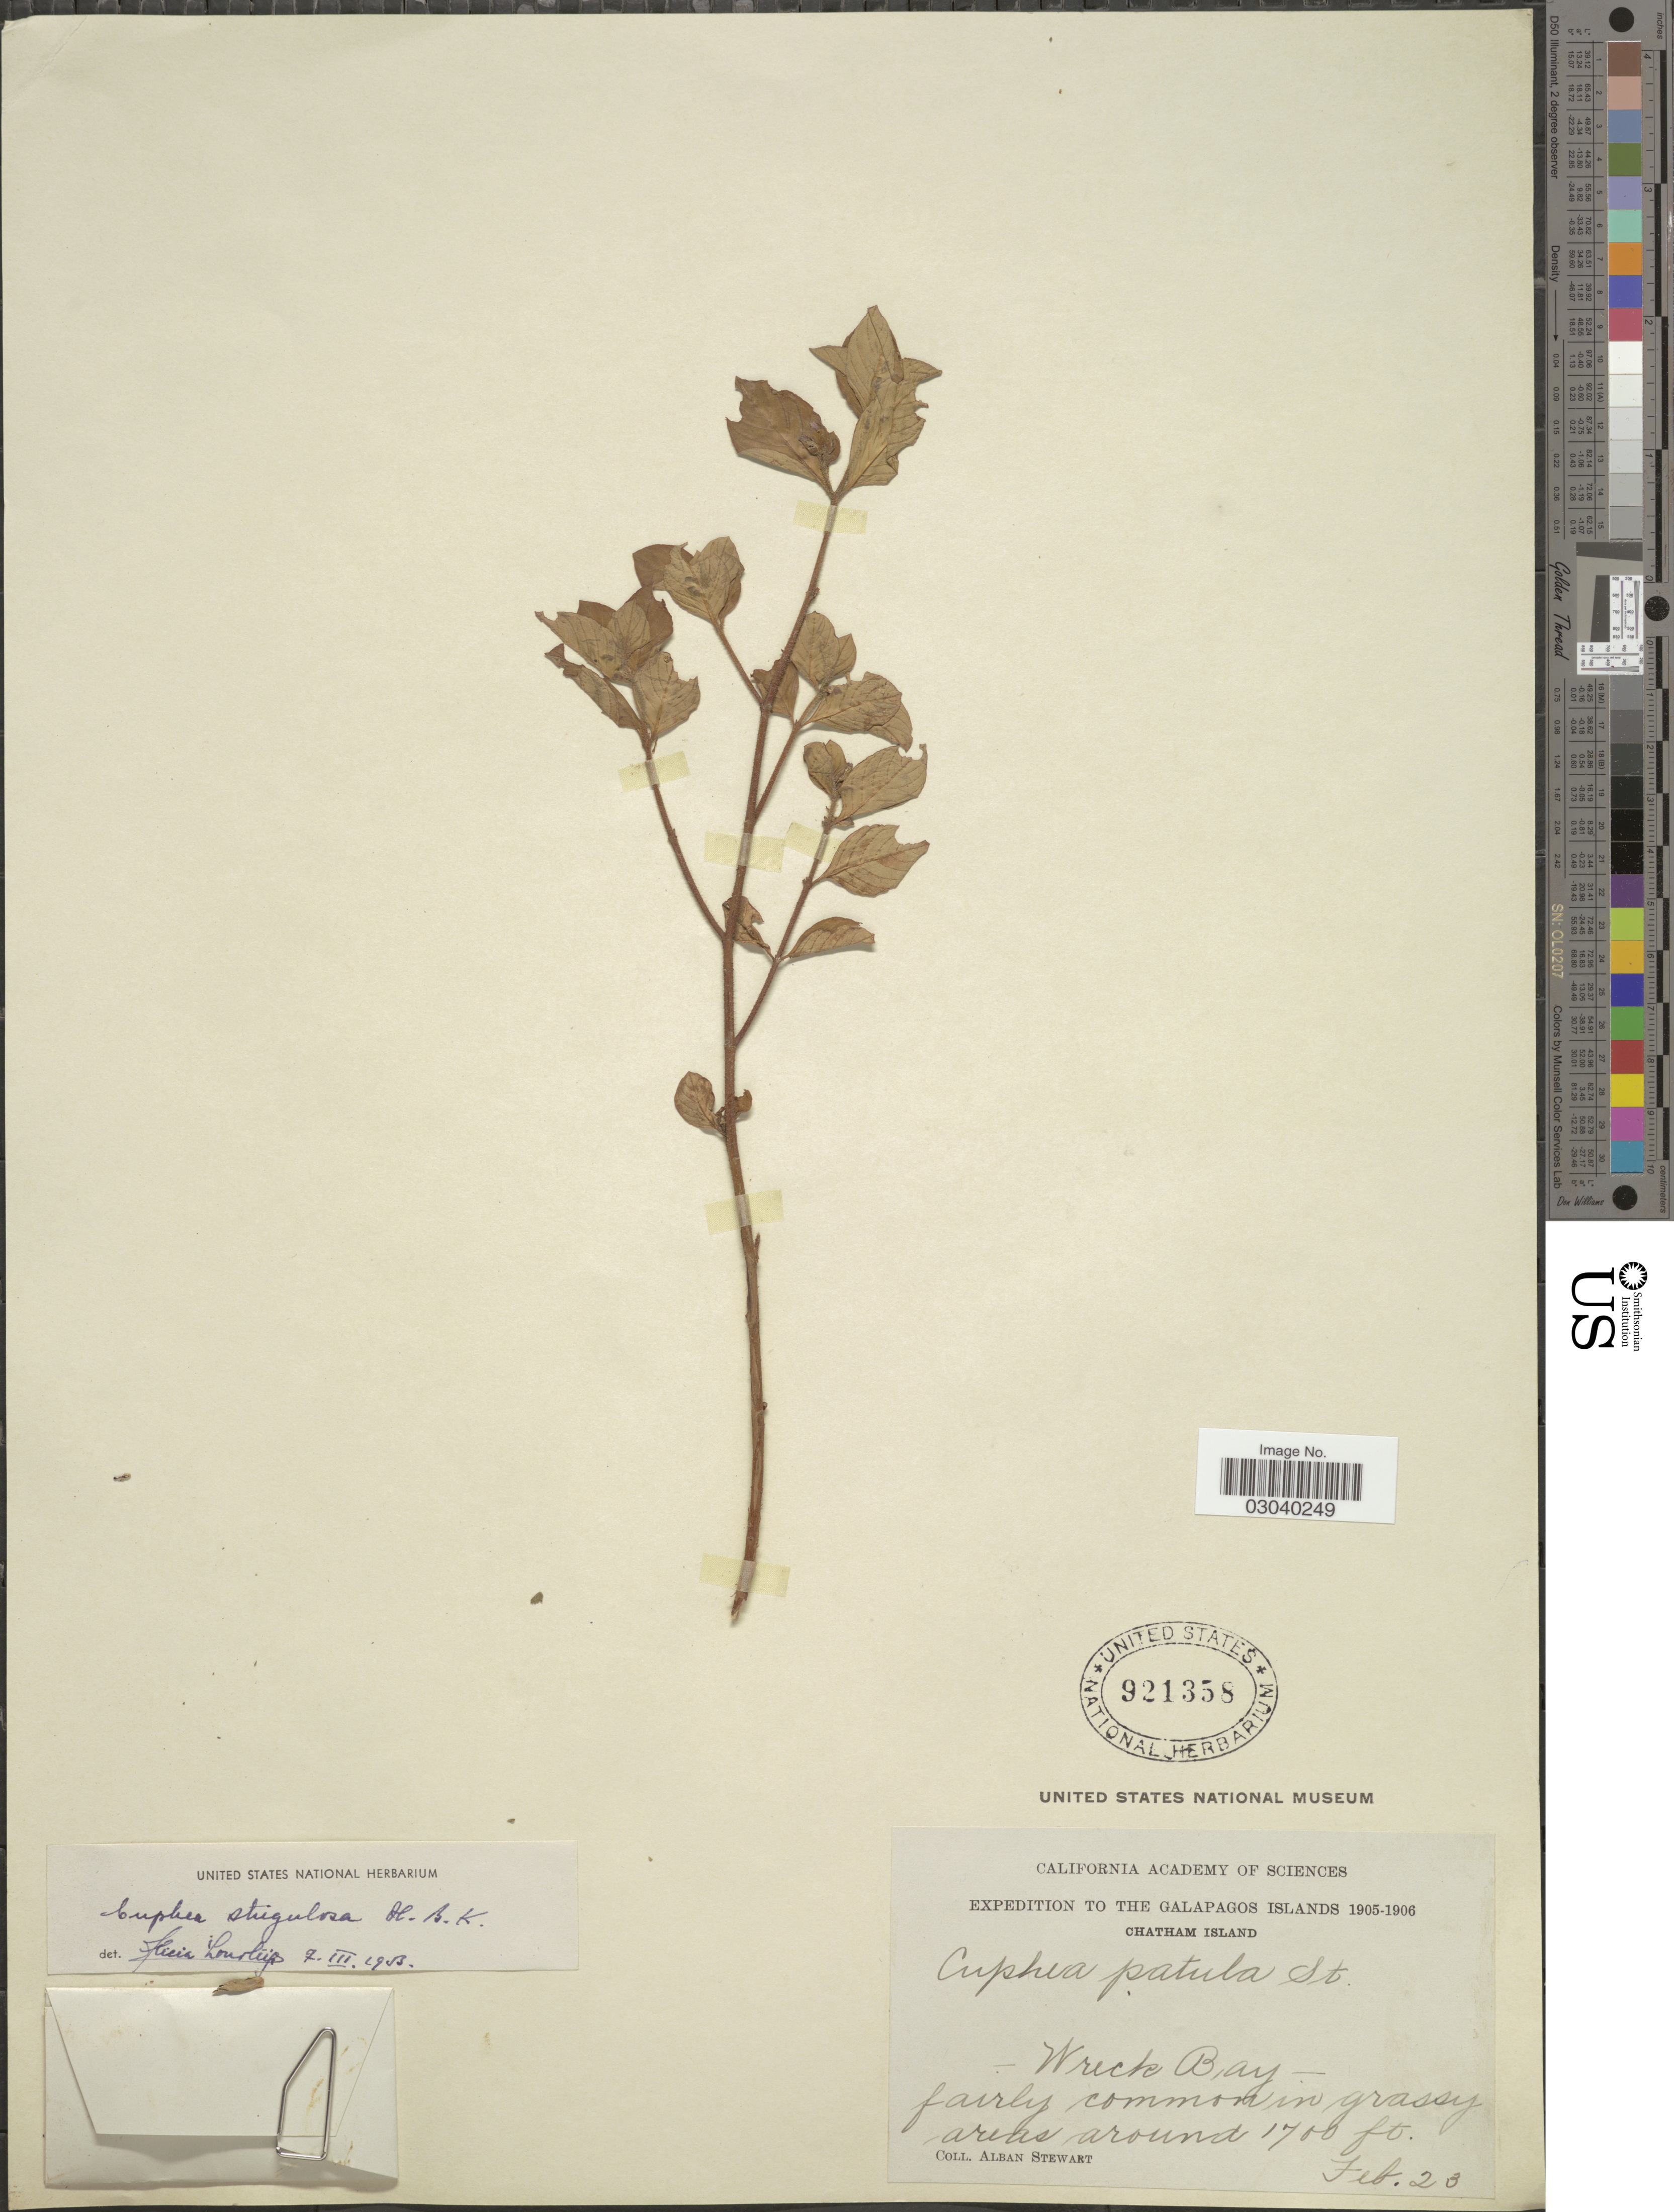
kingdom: Plantae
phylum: Tracheophyta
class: Magnoliopsida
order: Myrtales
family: Lythraceae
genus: Cuphea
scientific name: Cuphea strigulosa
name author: Kunth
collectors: A. Stewart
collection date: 1905-02-23/1906-02-23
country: Ecuador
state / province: Colón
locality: The Galapagos Islands, Chatham Island, Wreck Bay.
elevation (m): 518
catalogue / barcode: US 921358